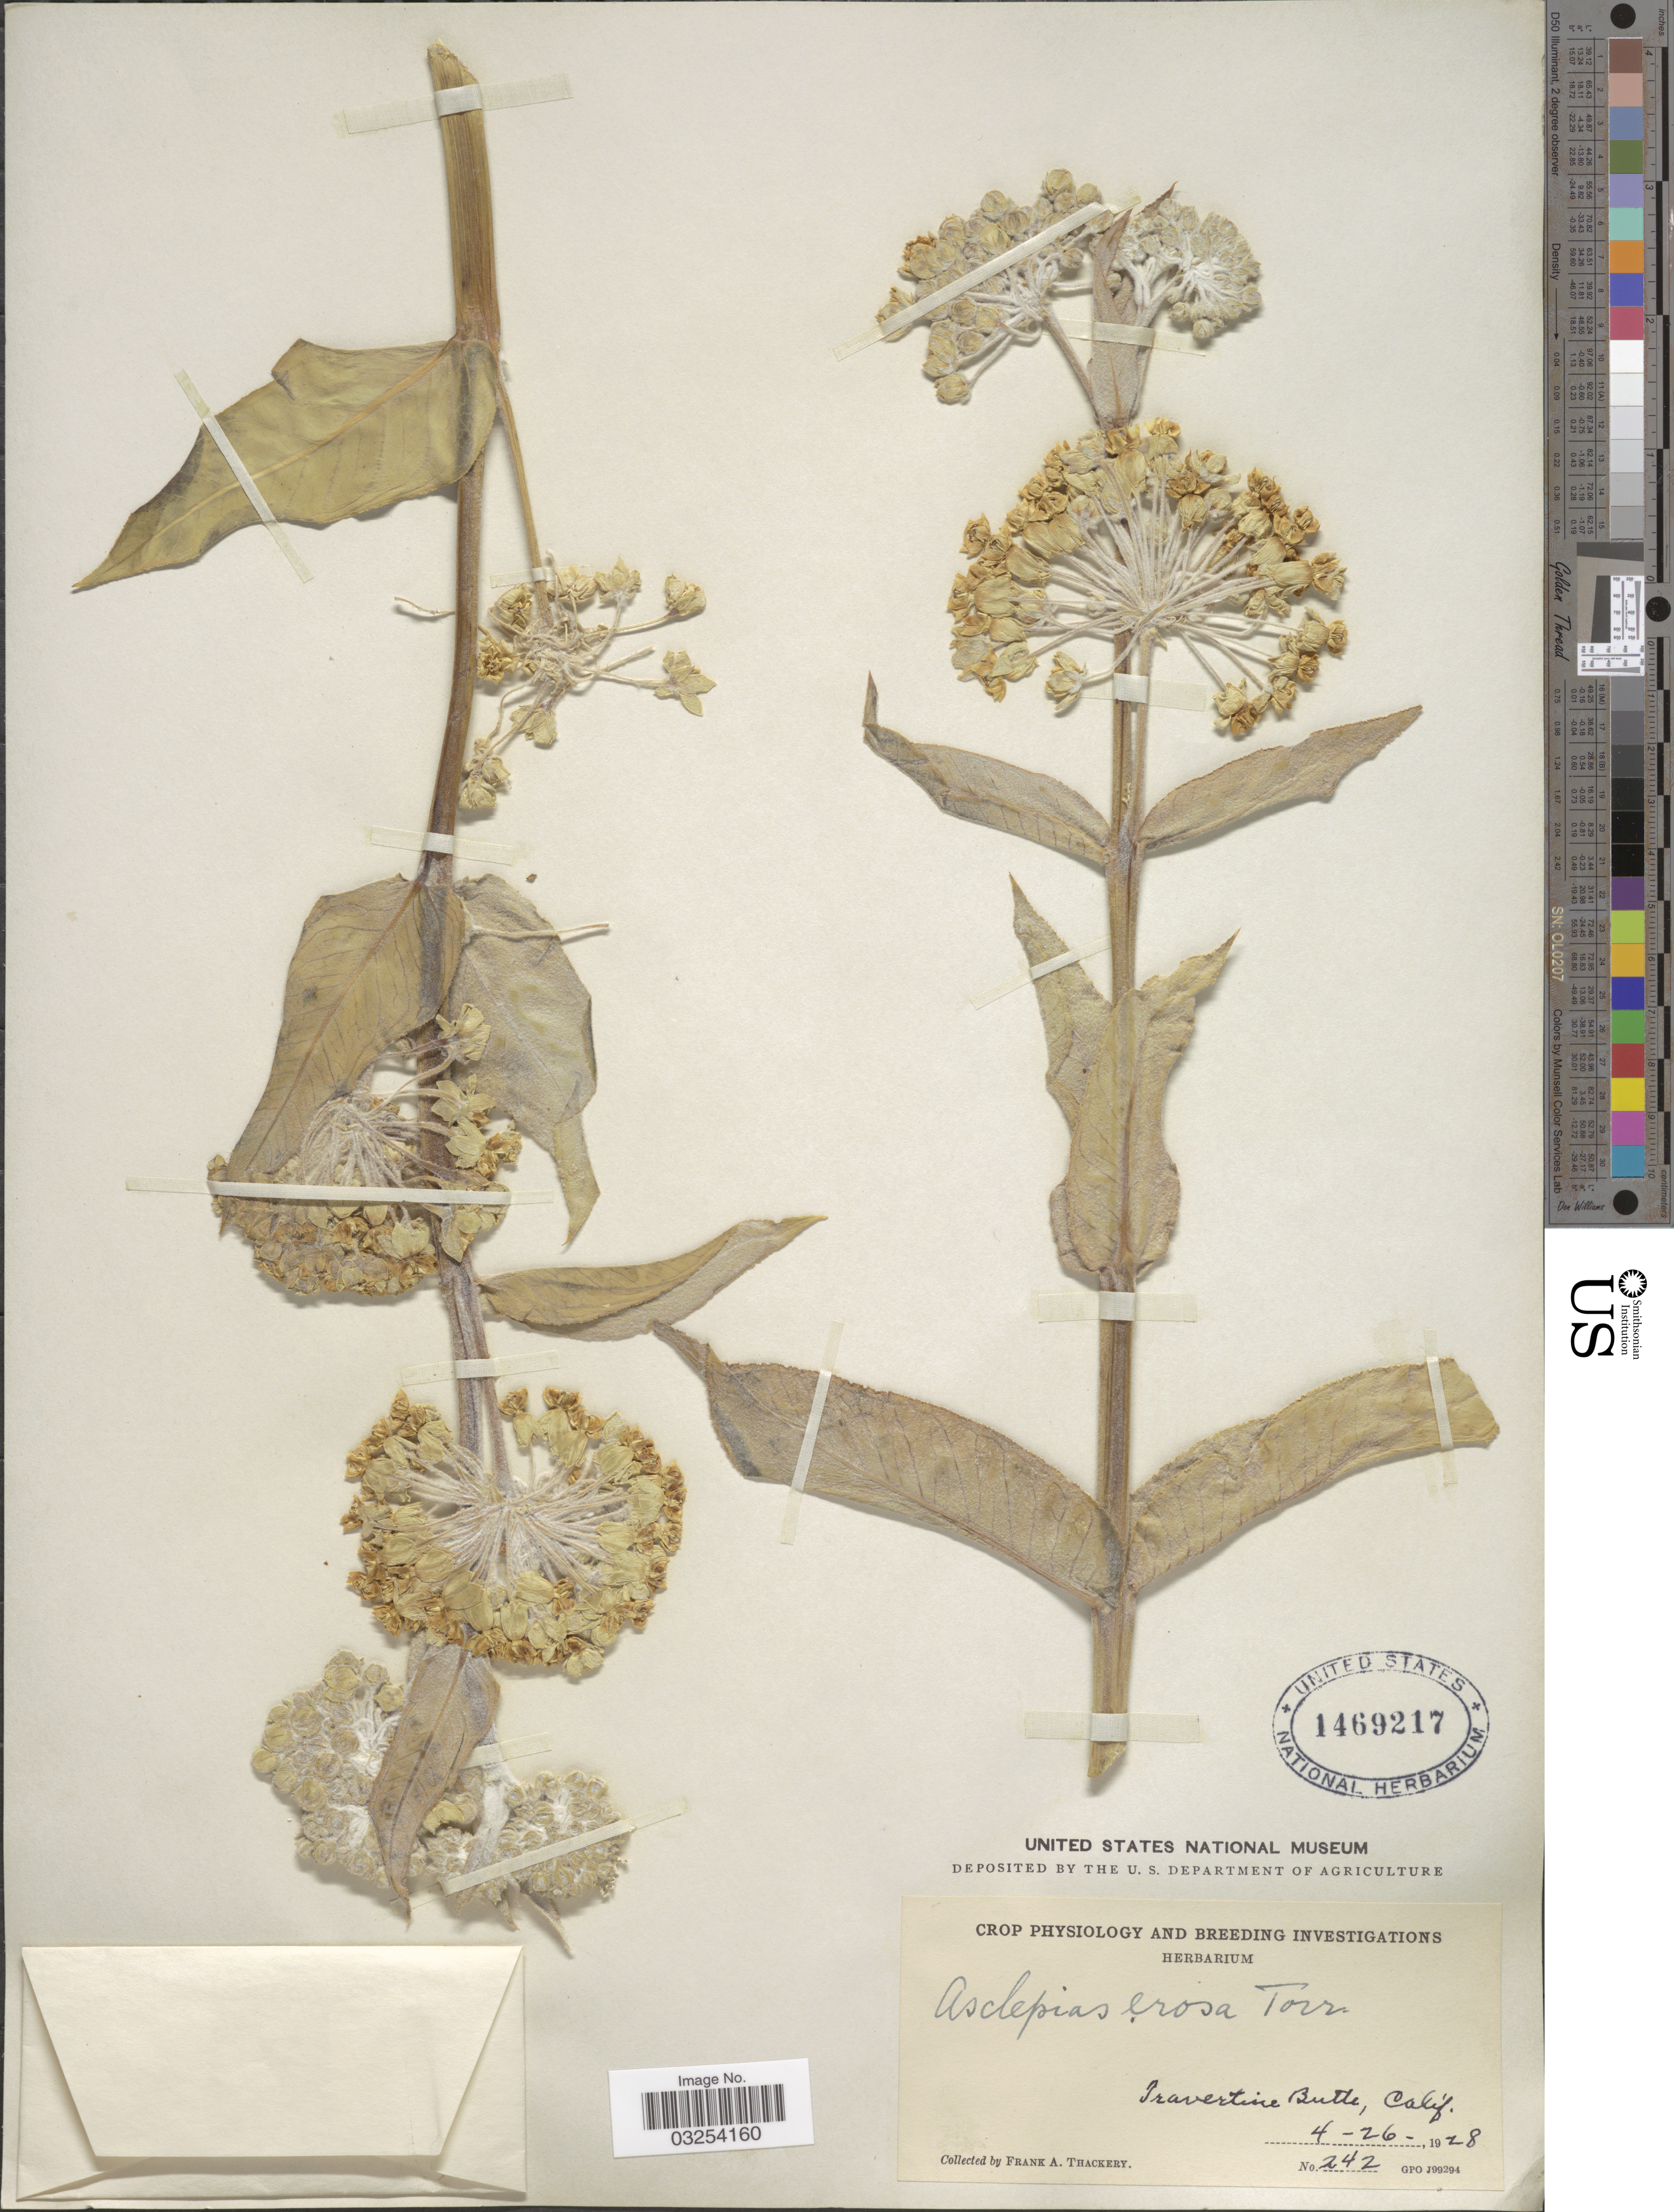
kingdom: Plantae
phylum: Tracheophyta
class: Magnoliopsida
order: Gentianales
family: Apocynaceae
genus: Asclepias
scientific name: Asclepias erosa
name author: Torr.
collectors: F. Thackery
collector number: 242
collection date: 1928-04-26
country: United States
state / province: California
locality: Travertine Butte.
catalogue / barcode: US 1469217